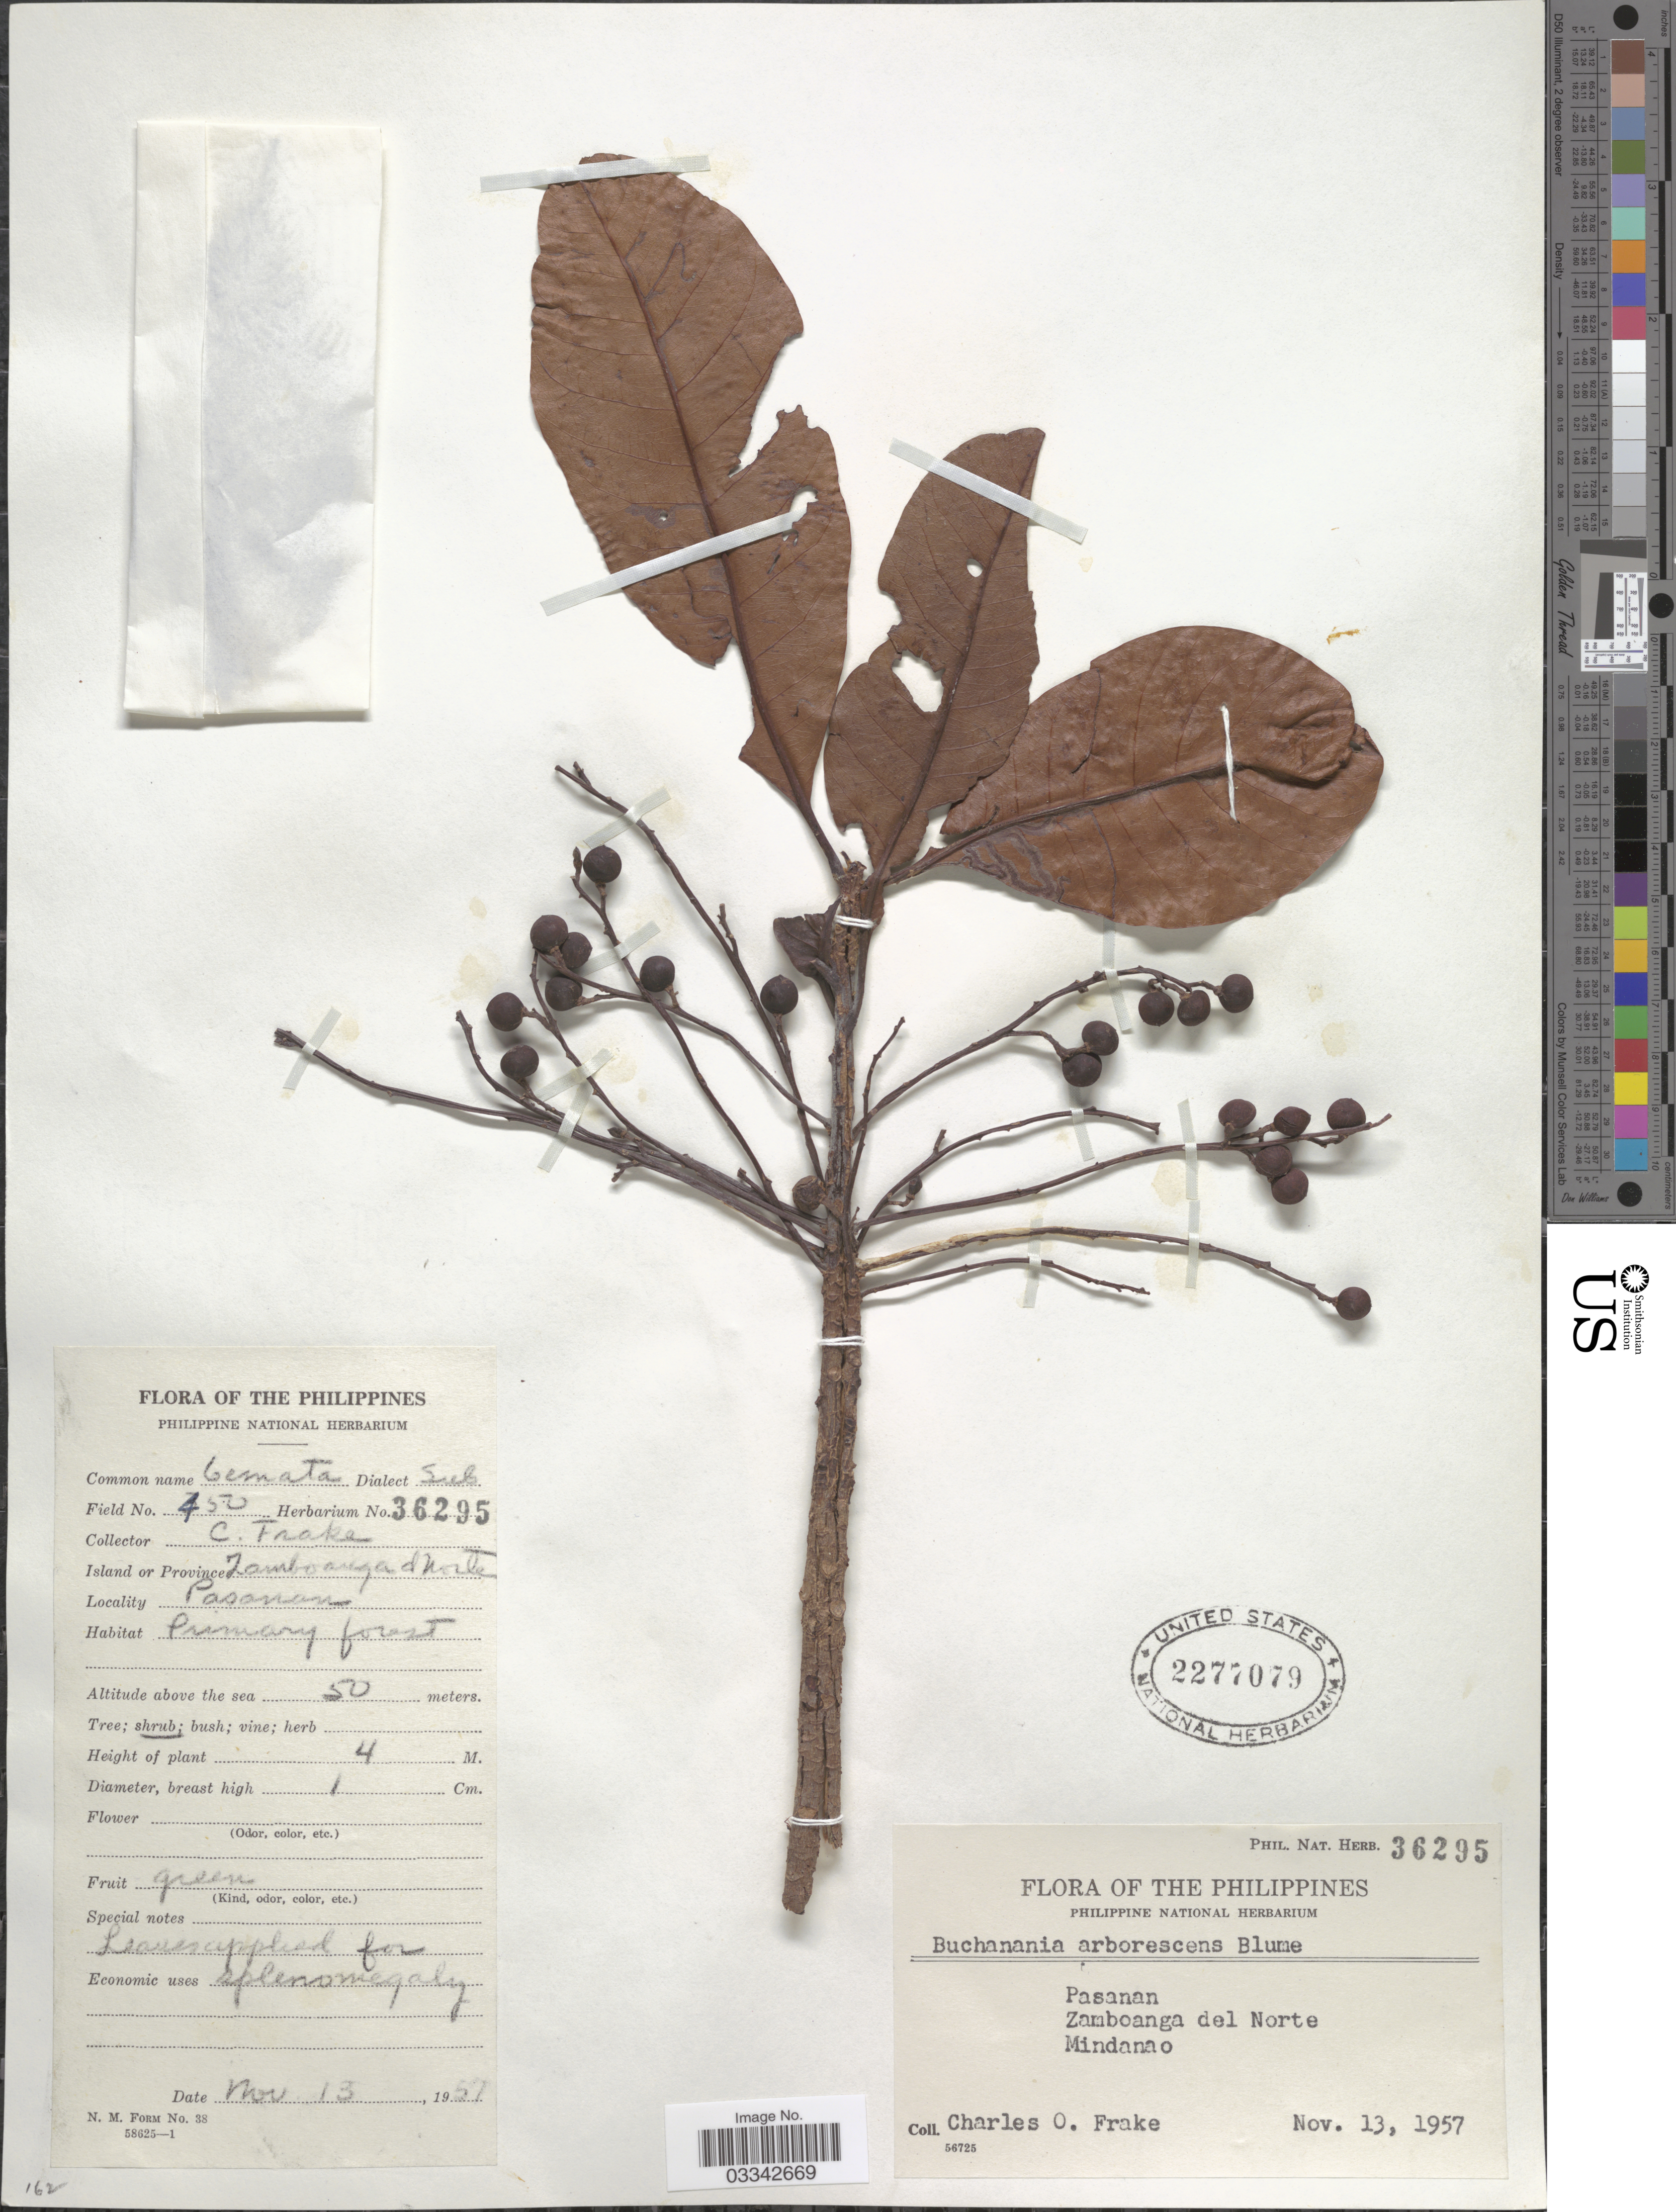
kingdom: Plantae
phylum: Tracheophyta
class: Magnoliopsida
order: Sapindales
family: Anacardiaceae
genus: Buchanania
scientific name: Buchanania arborescens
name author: (Blume) Blume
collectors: C. O. Frake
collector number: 450/ Phil. Nat. Herb. 36295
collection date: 1957-11-13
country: Philippines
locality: Island or Province Zamboanga del Norte. Pasanan. Mindanao.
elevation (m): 50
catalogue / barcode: US 2277079